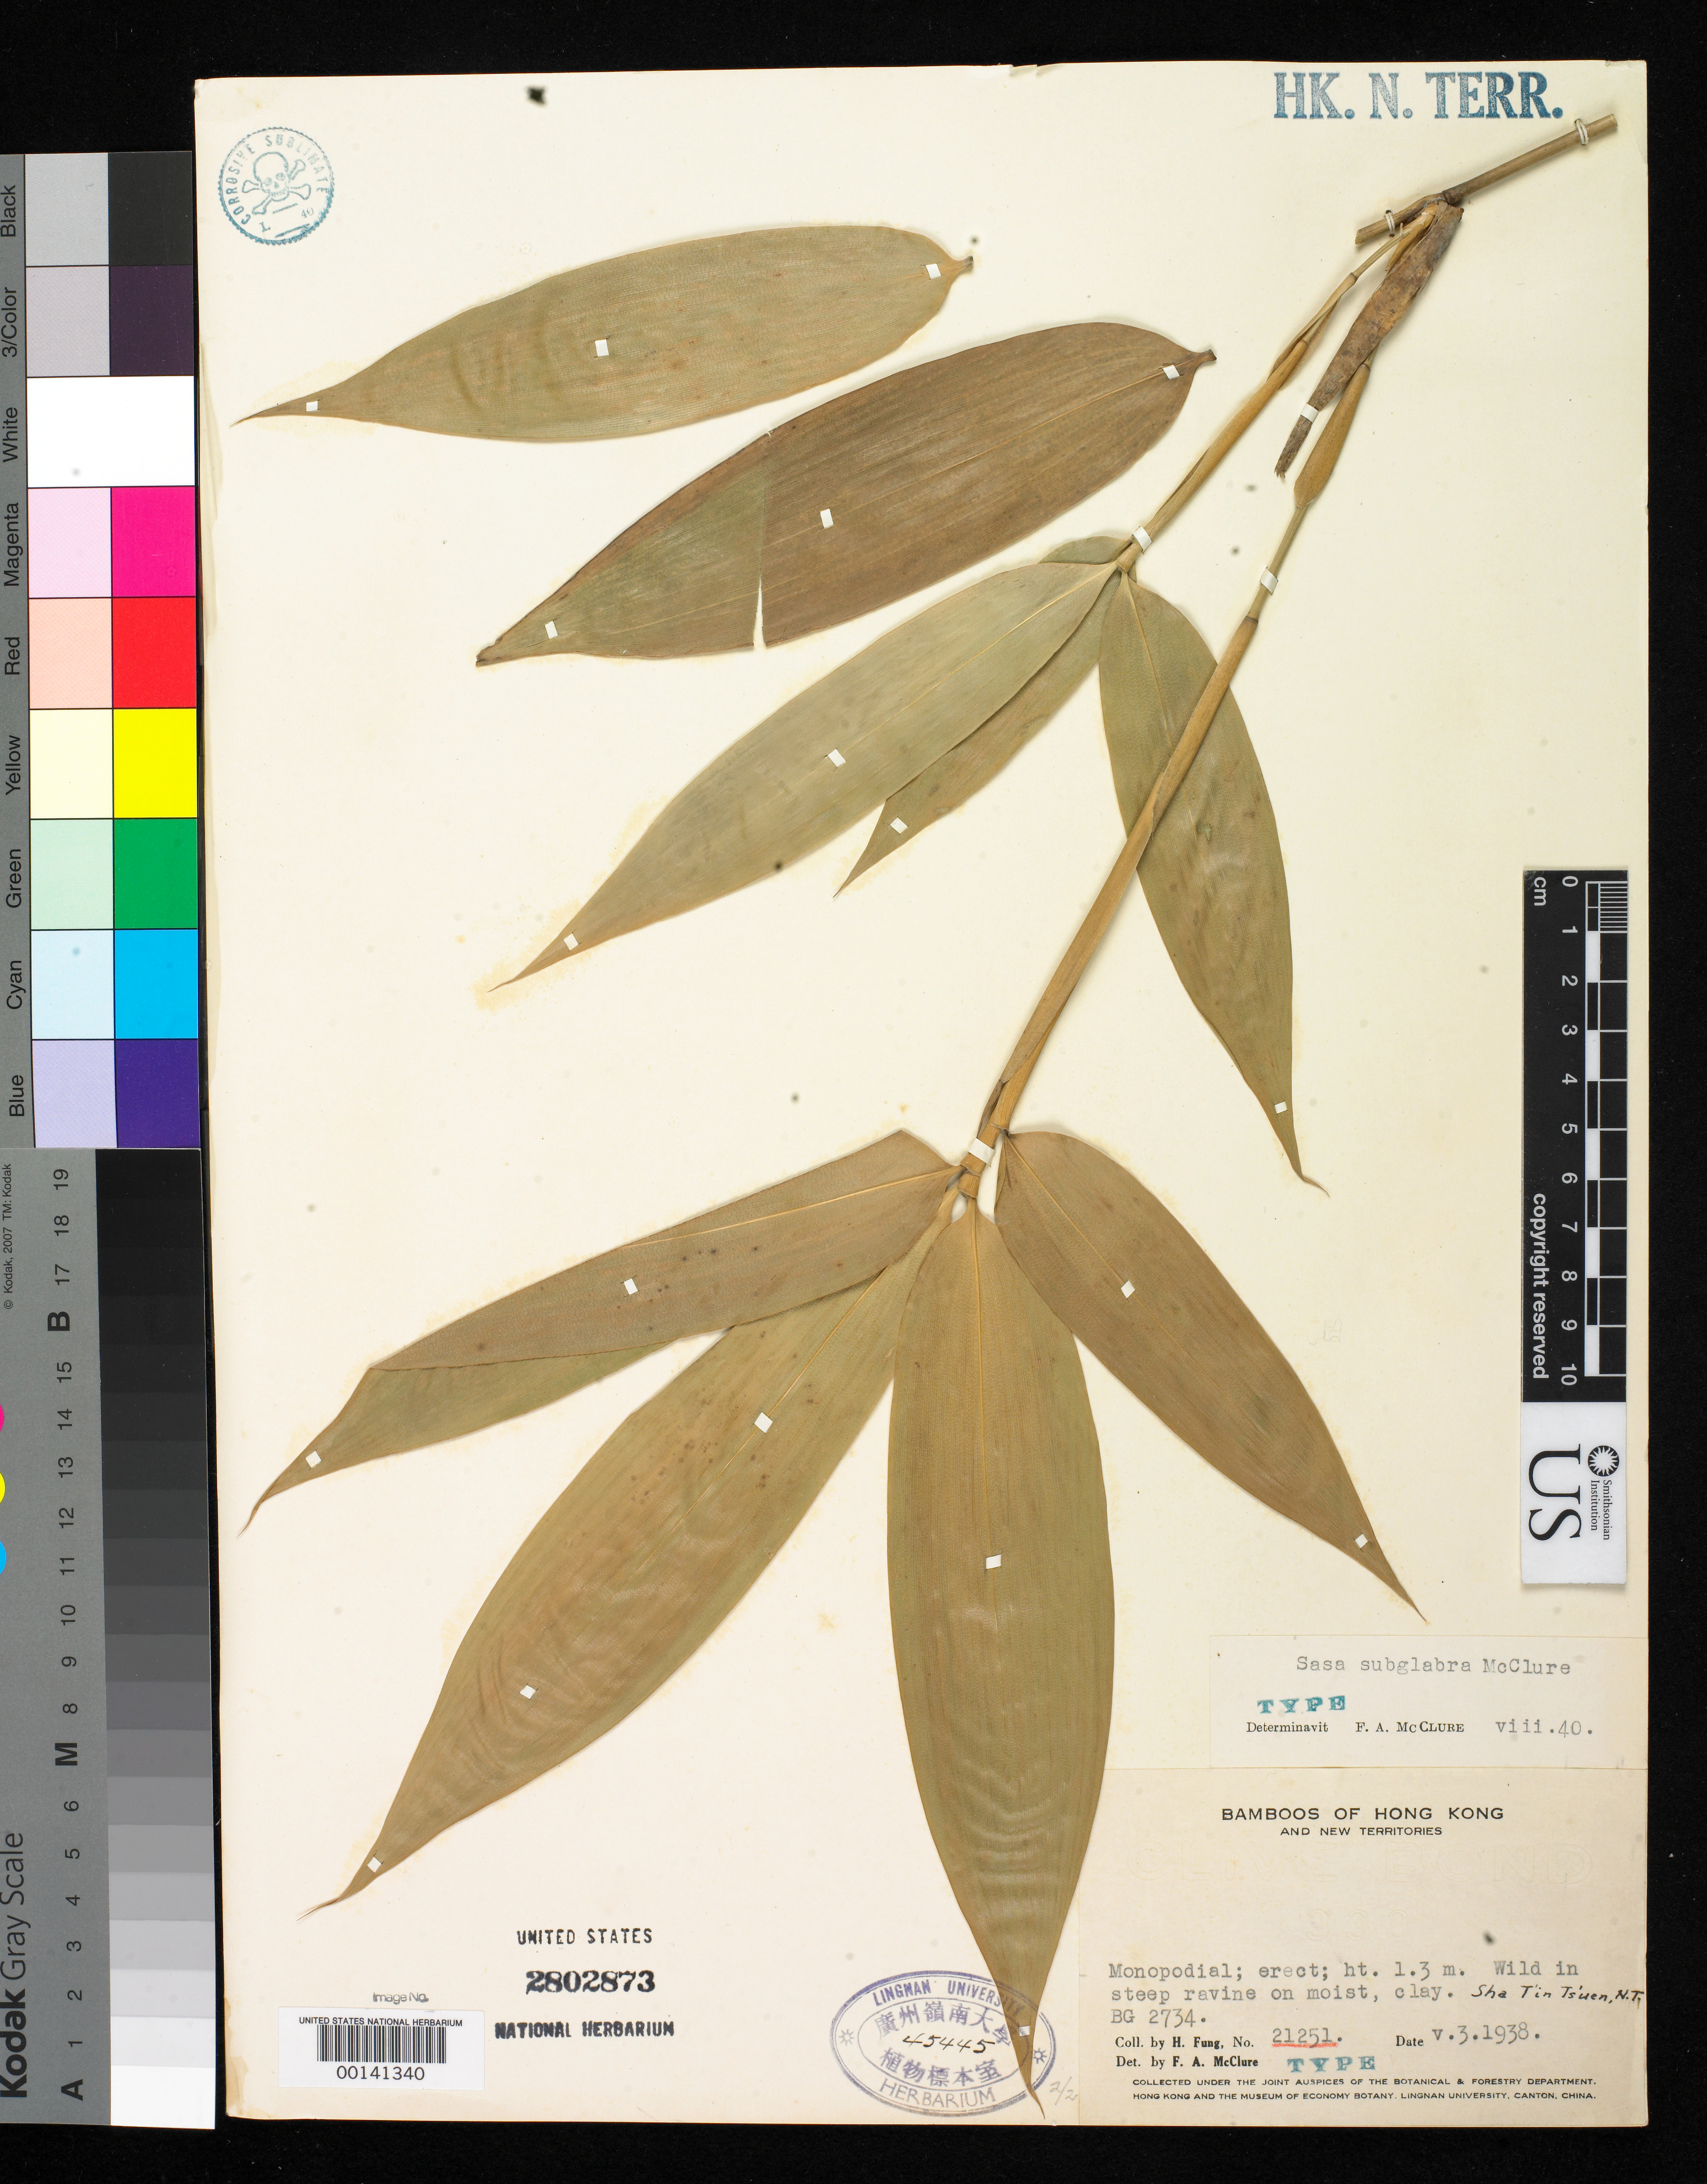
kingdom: Plantae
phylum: Tracheophyta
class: Liliopsida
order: Poales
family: Poaceae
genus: Sasa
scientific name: Sasa subglabra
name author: McClure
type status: Holotype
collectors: H. L. Fung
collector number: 21251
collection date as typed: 03 May 1938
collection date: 1938-05-03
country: China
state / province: Hong Kong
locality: Sah Tin village.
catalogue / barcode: US 2802873